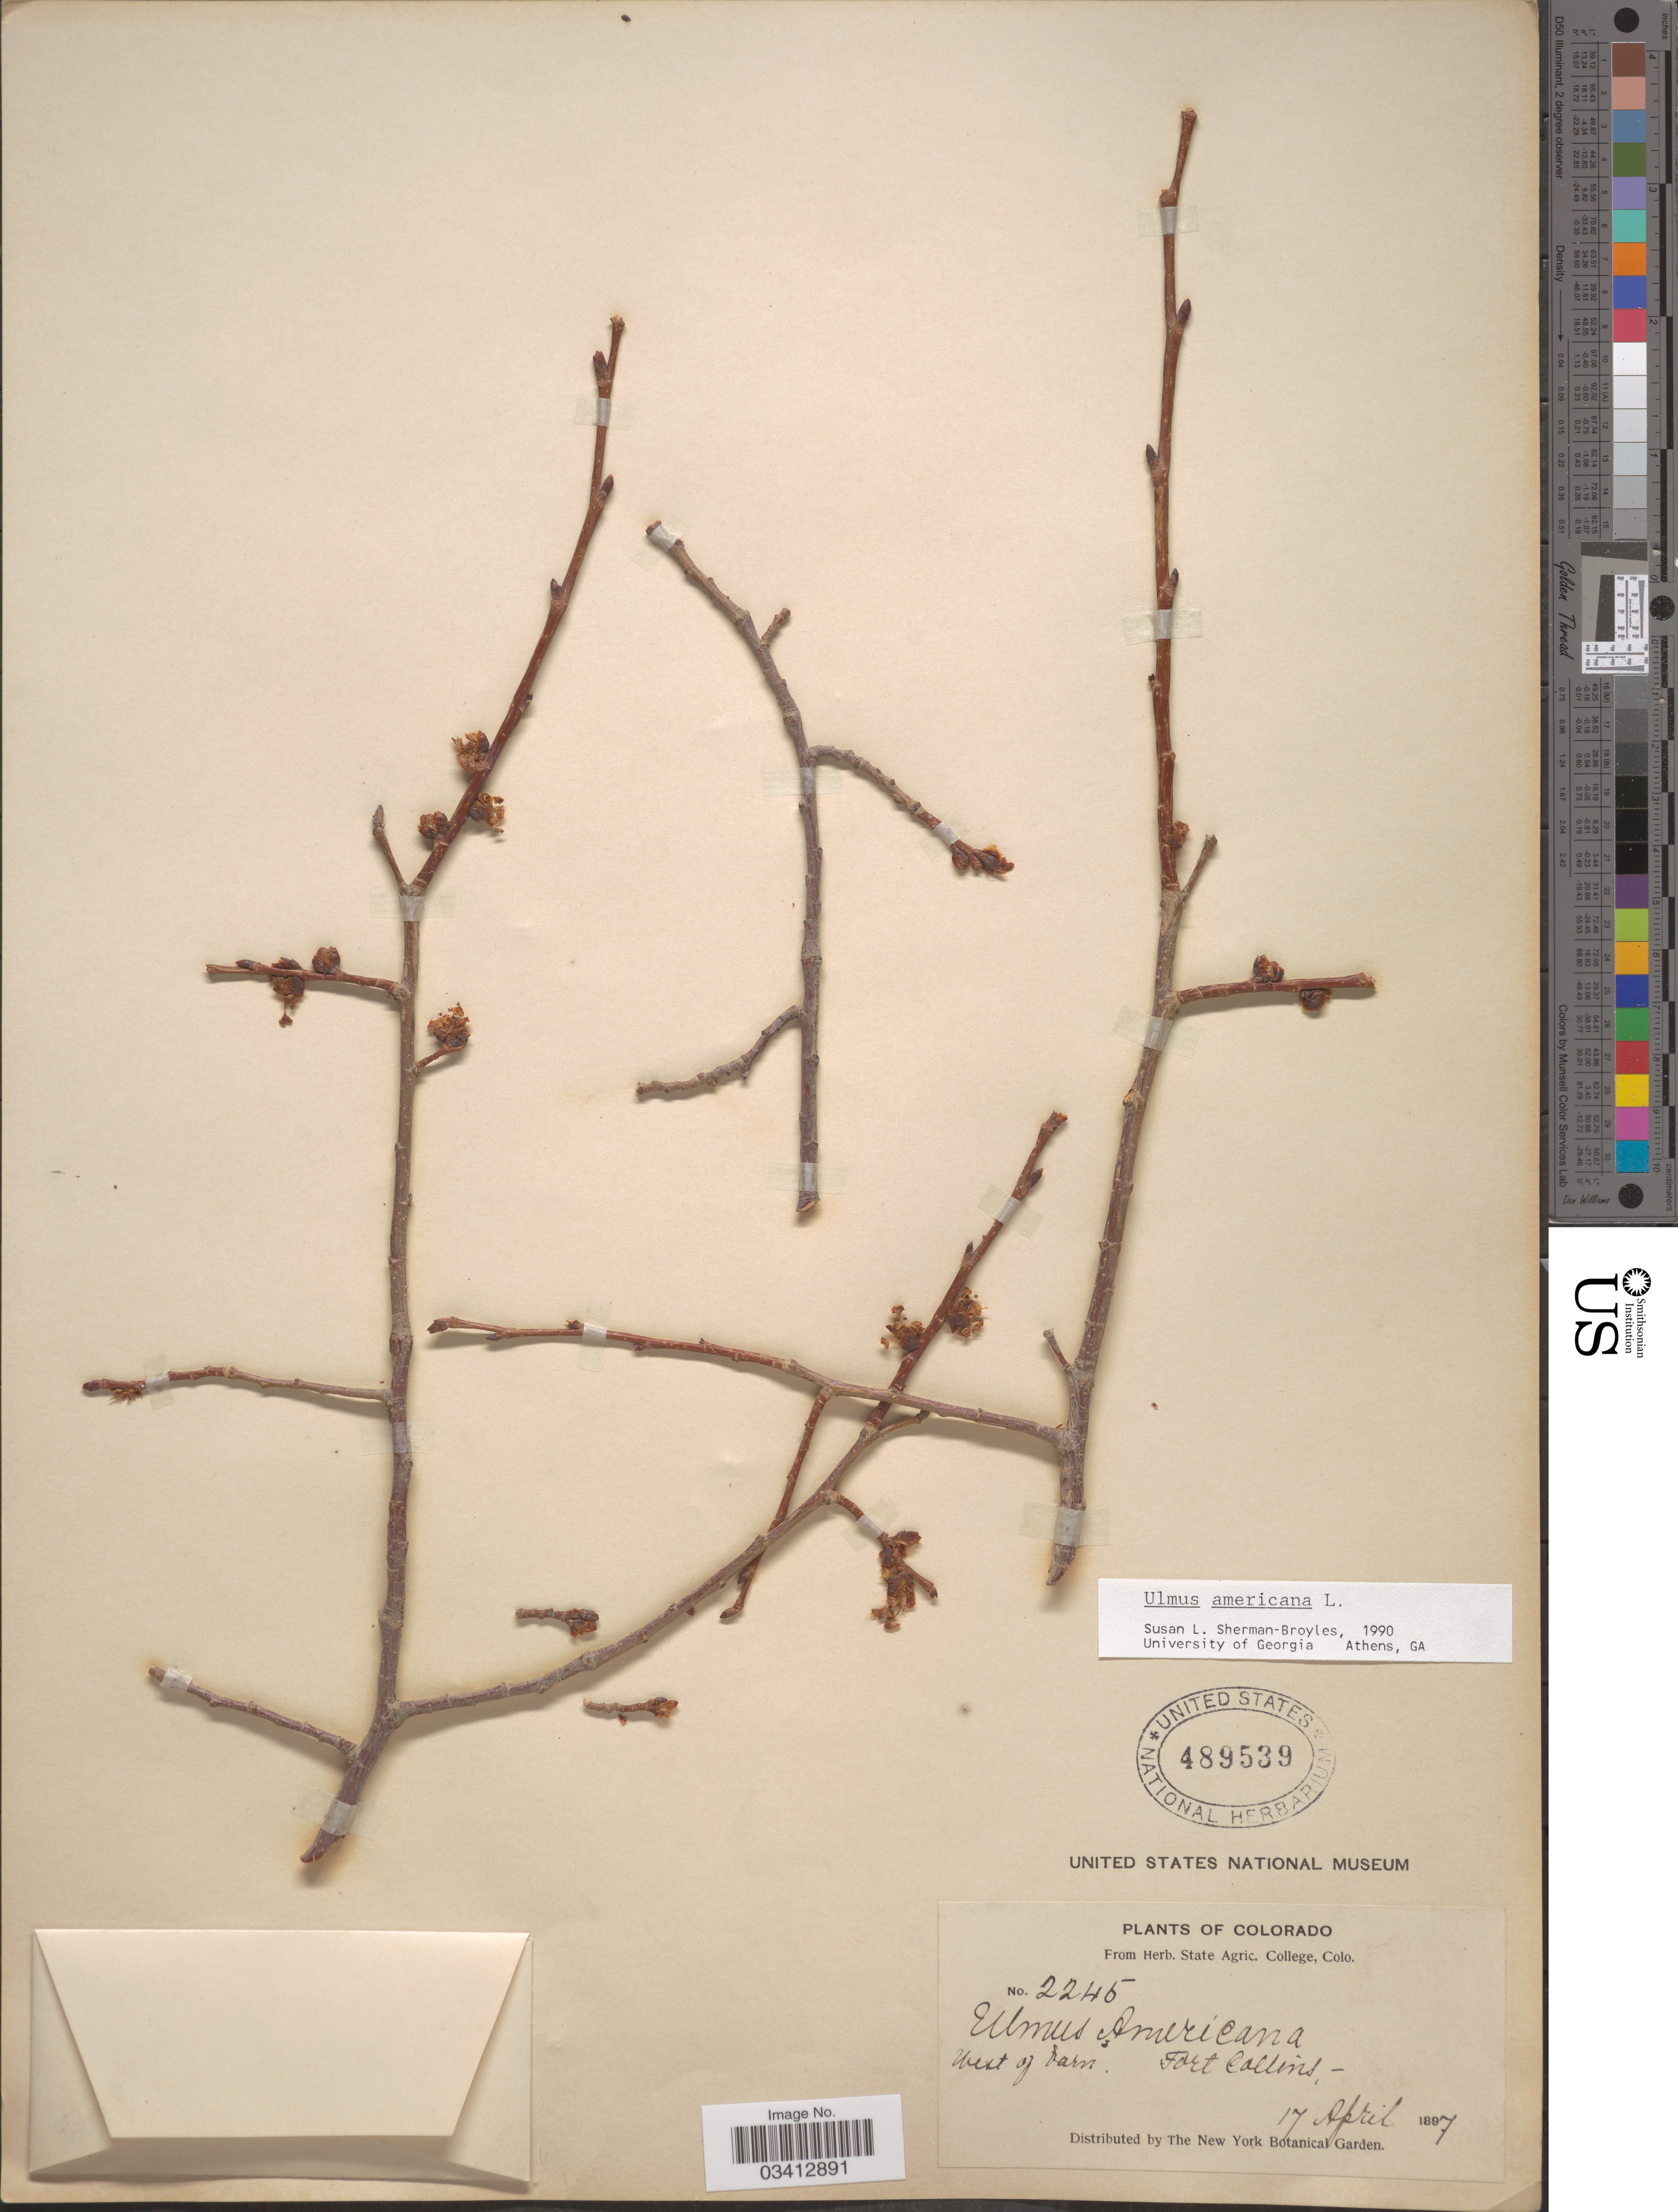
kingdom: Plantae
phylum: Tracheophyta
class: Magnoliopsida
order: Rosales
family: Ulmaceae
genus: Ulmus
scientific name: Ulmus americana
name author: L.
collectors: ex herb. State Agric. College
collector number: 2245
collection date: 1897-04-17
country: United States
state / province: Colorado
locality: West of farm. Fort Collins.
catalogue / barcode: US 489539